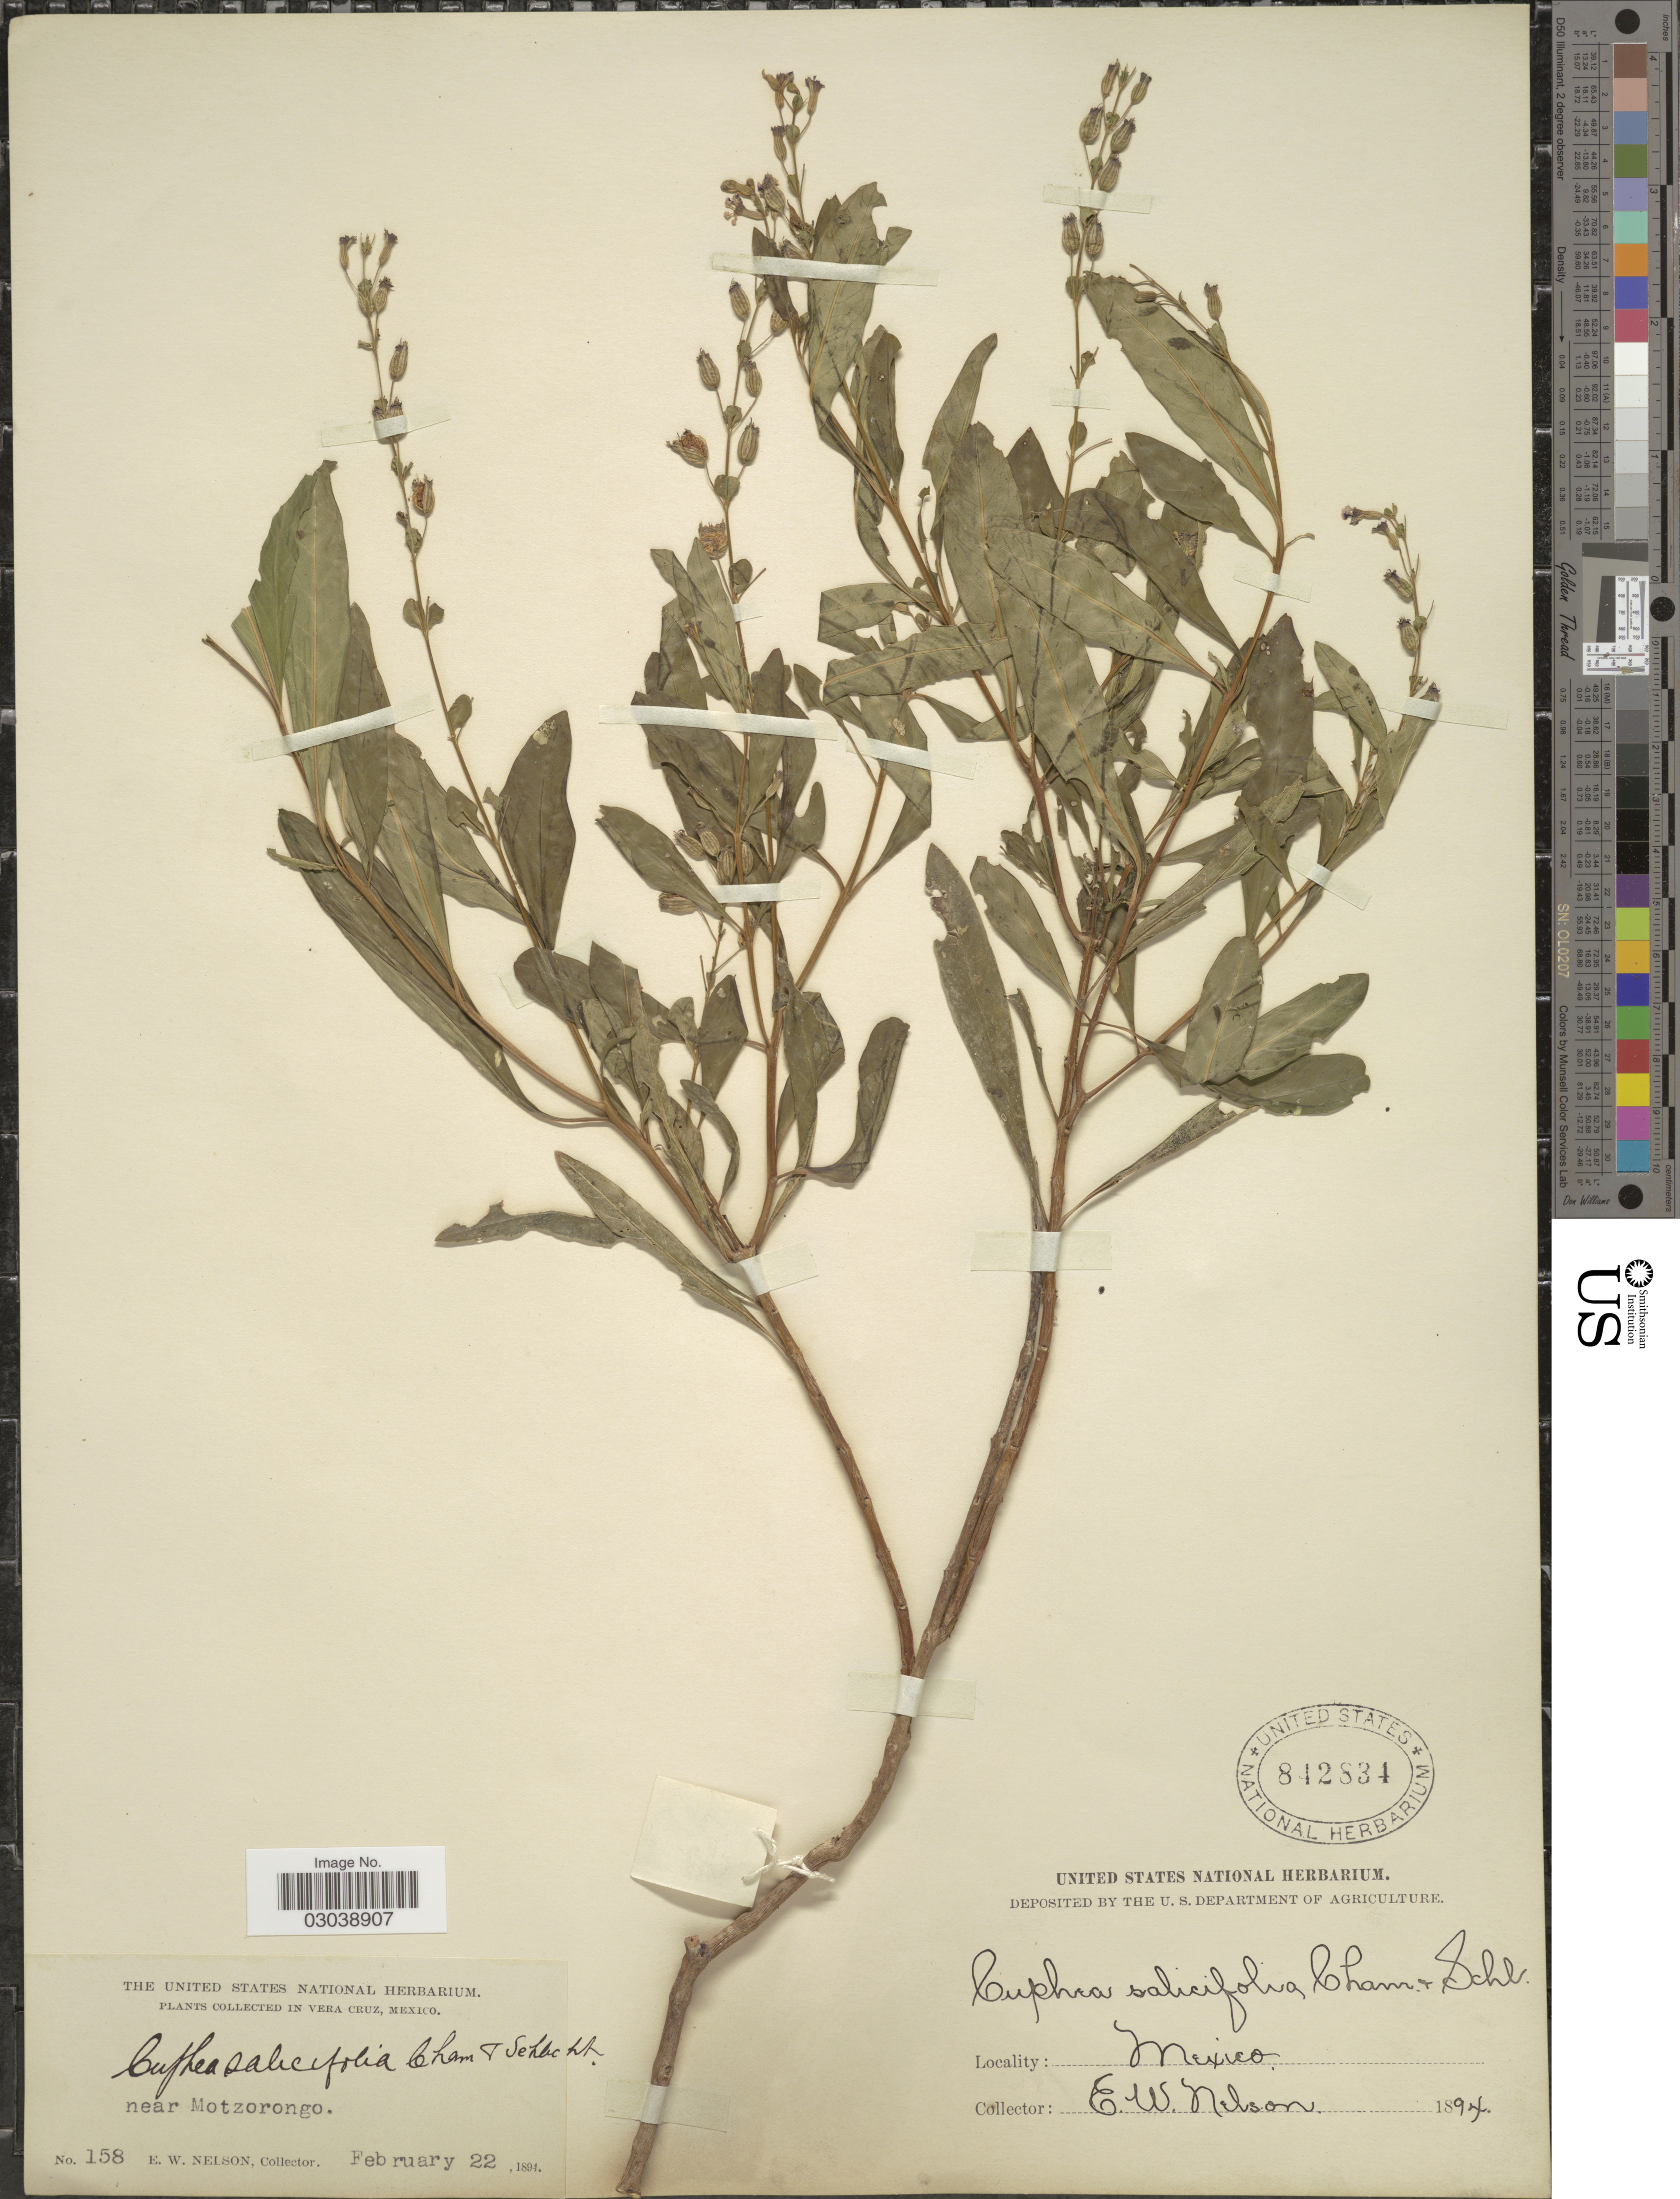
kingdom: Plantae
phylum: Tracheophyta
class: Magnoliopsida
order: Myrtales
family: Lythraceae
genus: Cuphea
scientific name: Cuphea salicifolia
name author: Schltdl. & Cham.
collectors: E. W. Nelson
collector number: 158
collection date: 1894-02-22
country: Mexico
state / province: Veracruz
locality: Vera Cruz, near Motzorongo.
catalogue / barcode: US 842834